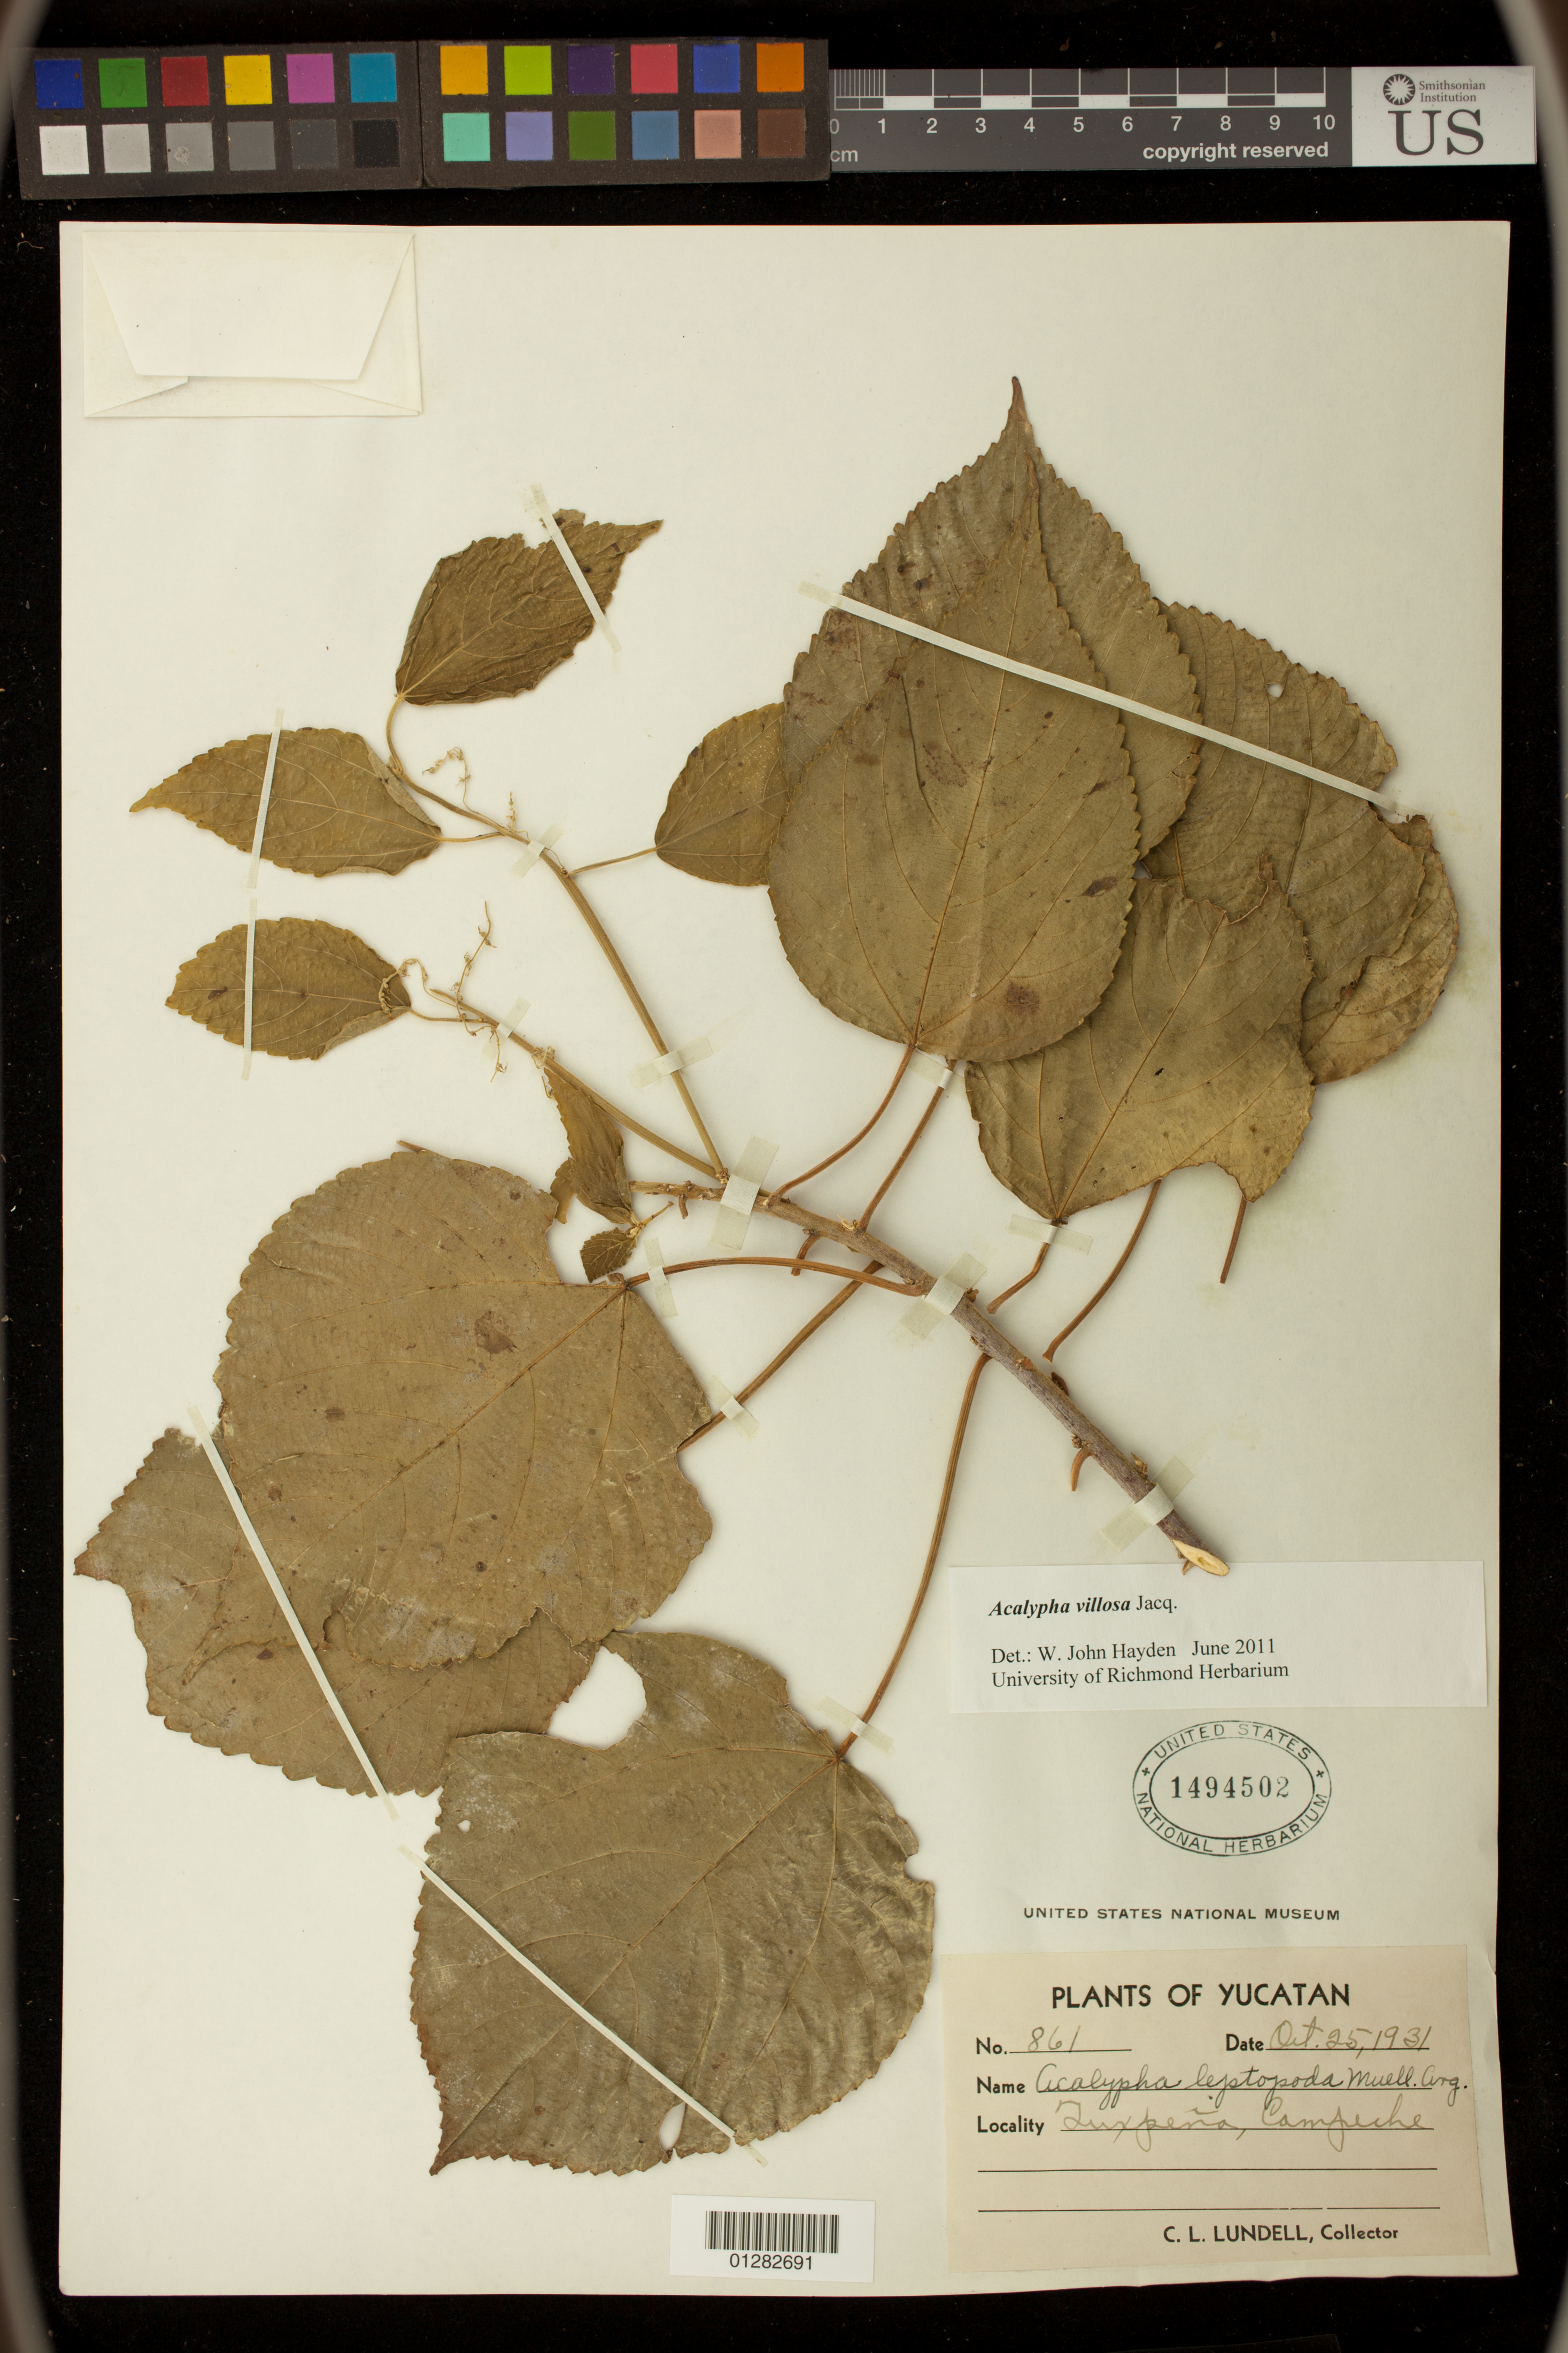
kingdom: Plantae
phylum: Tracheophyta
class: Magnoliopsida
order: Malpighiales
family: Euphorbiaceae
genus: Acalypha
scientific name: Acalypha villosa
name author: Jacq.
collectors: A. Tonduz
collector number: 861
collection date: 1931-10-25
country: Mexico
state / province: Campeche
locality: Luxpena, Campeche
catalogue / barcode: US 1494502